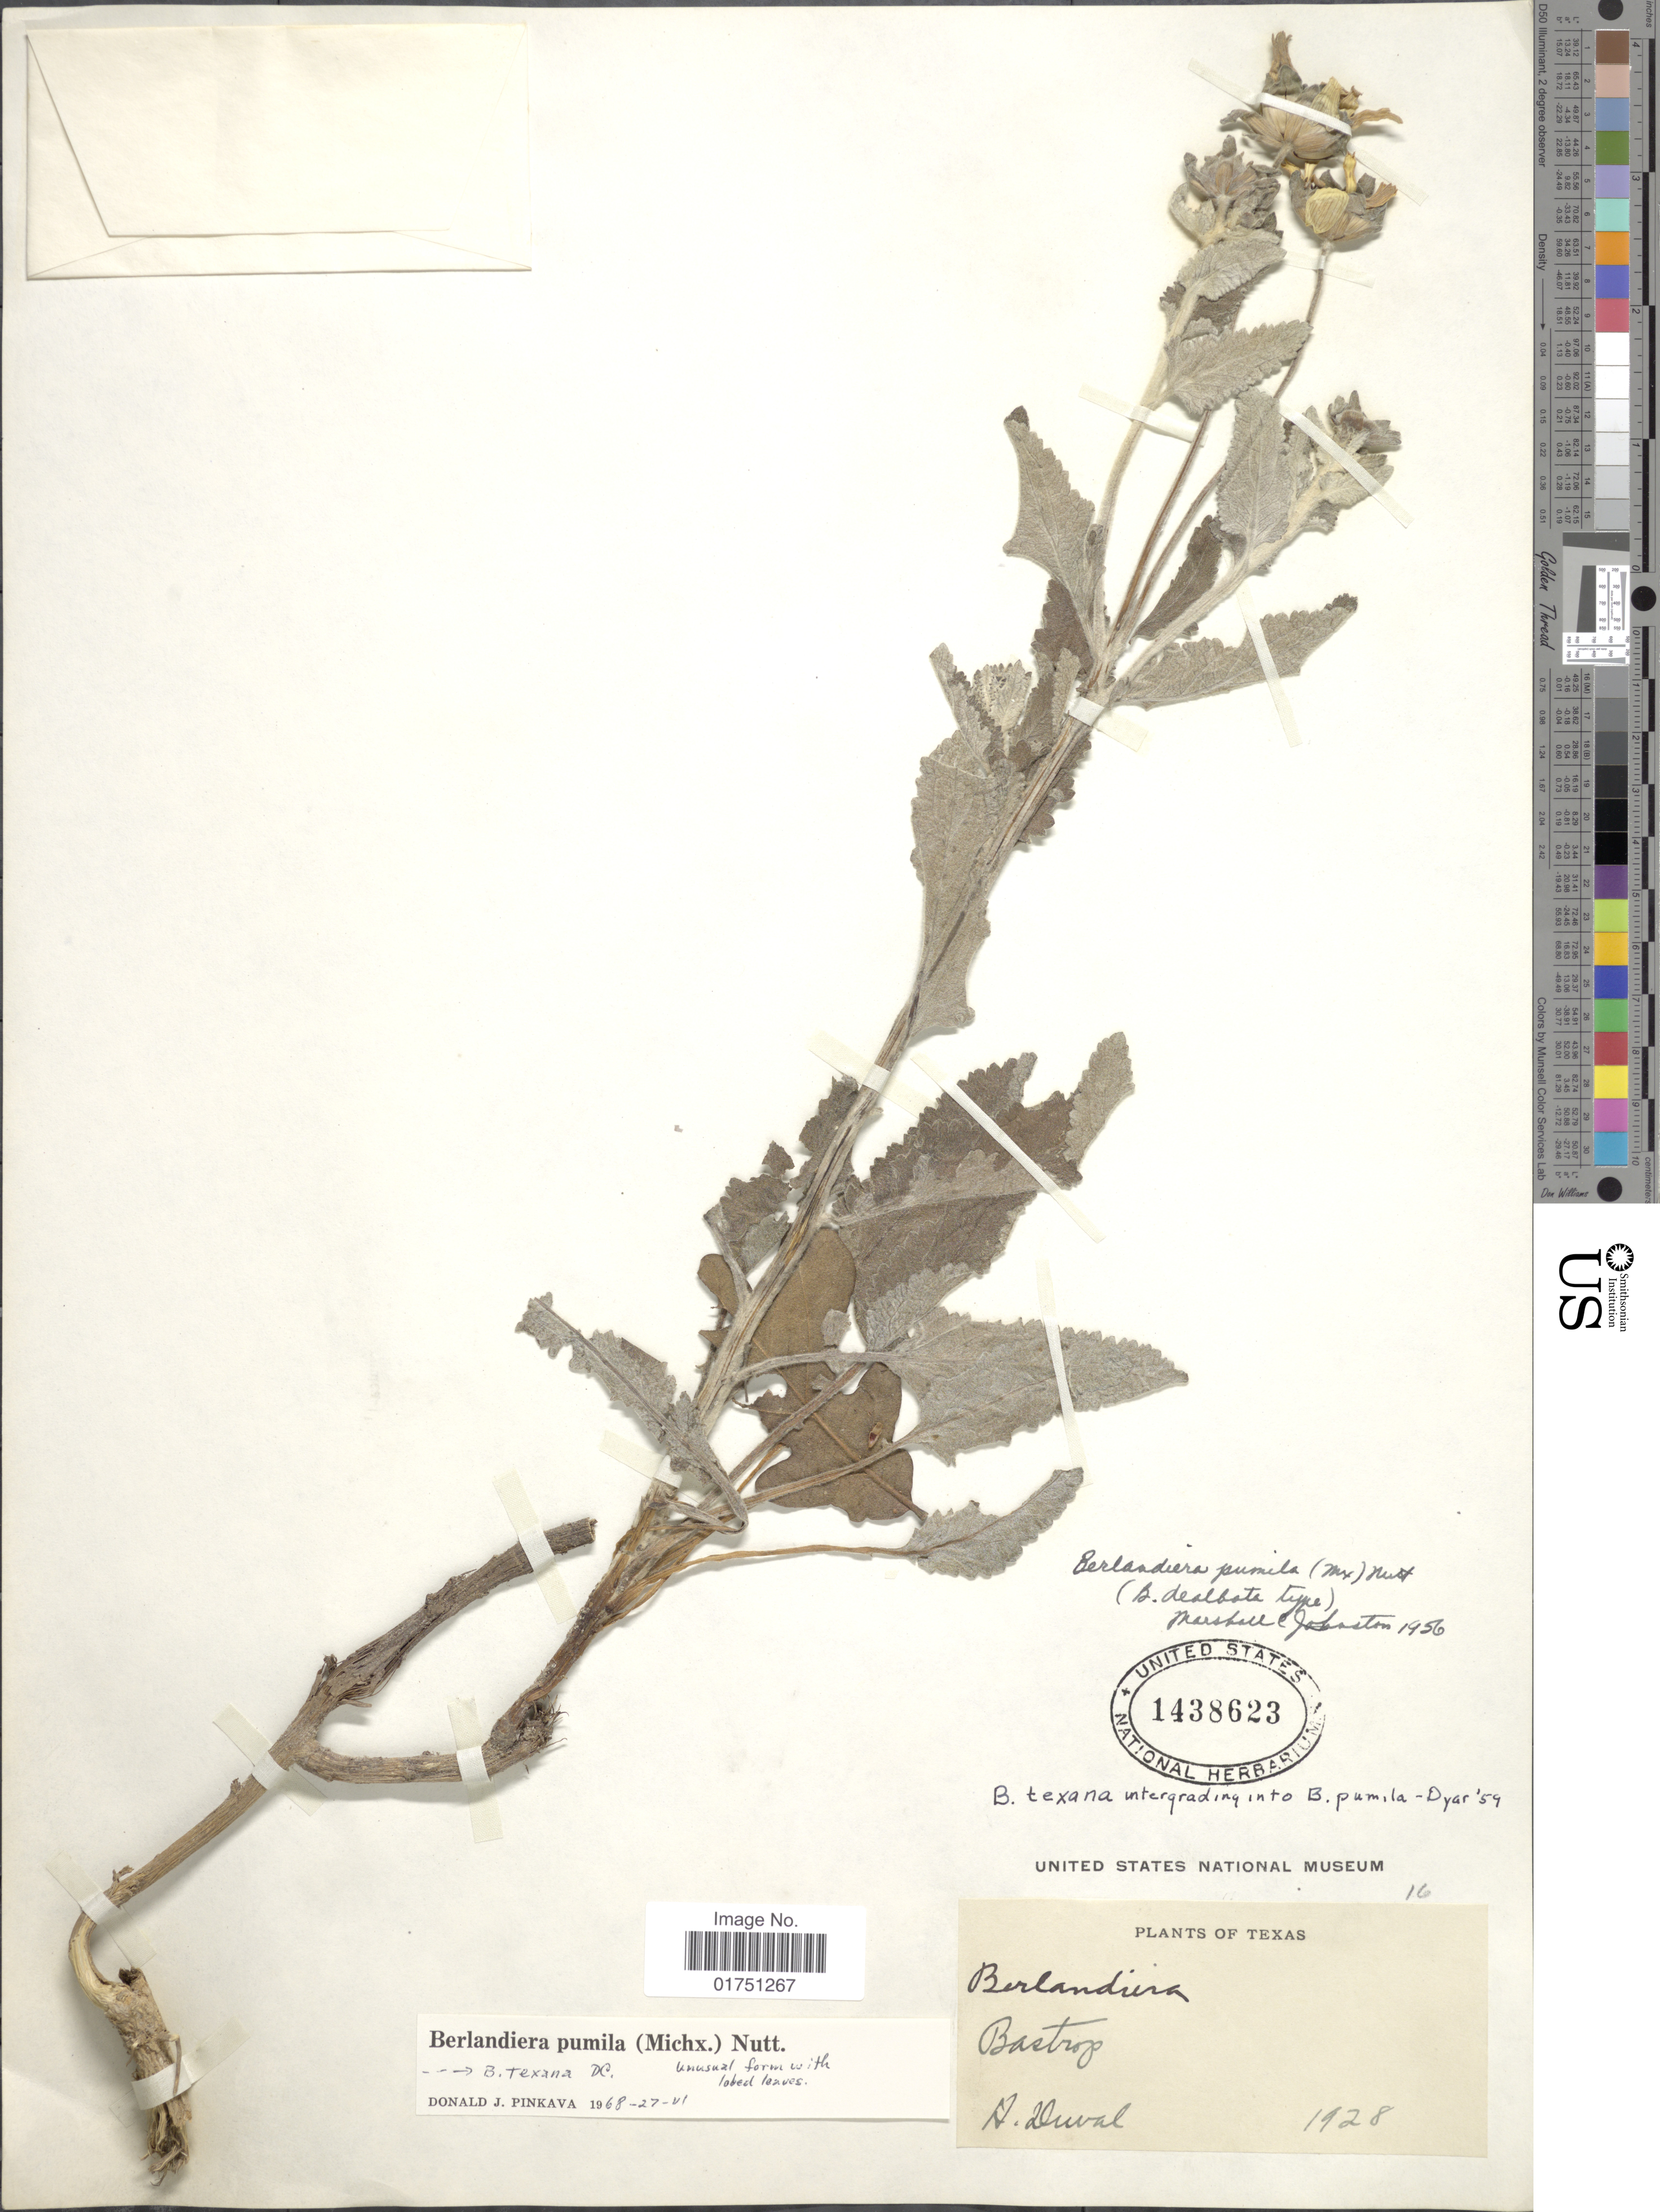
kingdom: Plantae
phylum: Tracheophyta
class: Magnoliopsida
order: Asterales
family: Asteraceae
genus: Berlandiera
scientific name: Berlandiera pumila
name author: (Michx.) Nutt.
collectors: H. Duval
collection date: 1928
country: United States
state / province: Texas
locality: Bastrop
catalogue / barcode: US 1438623